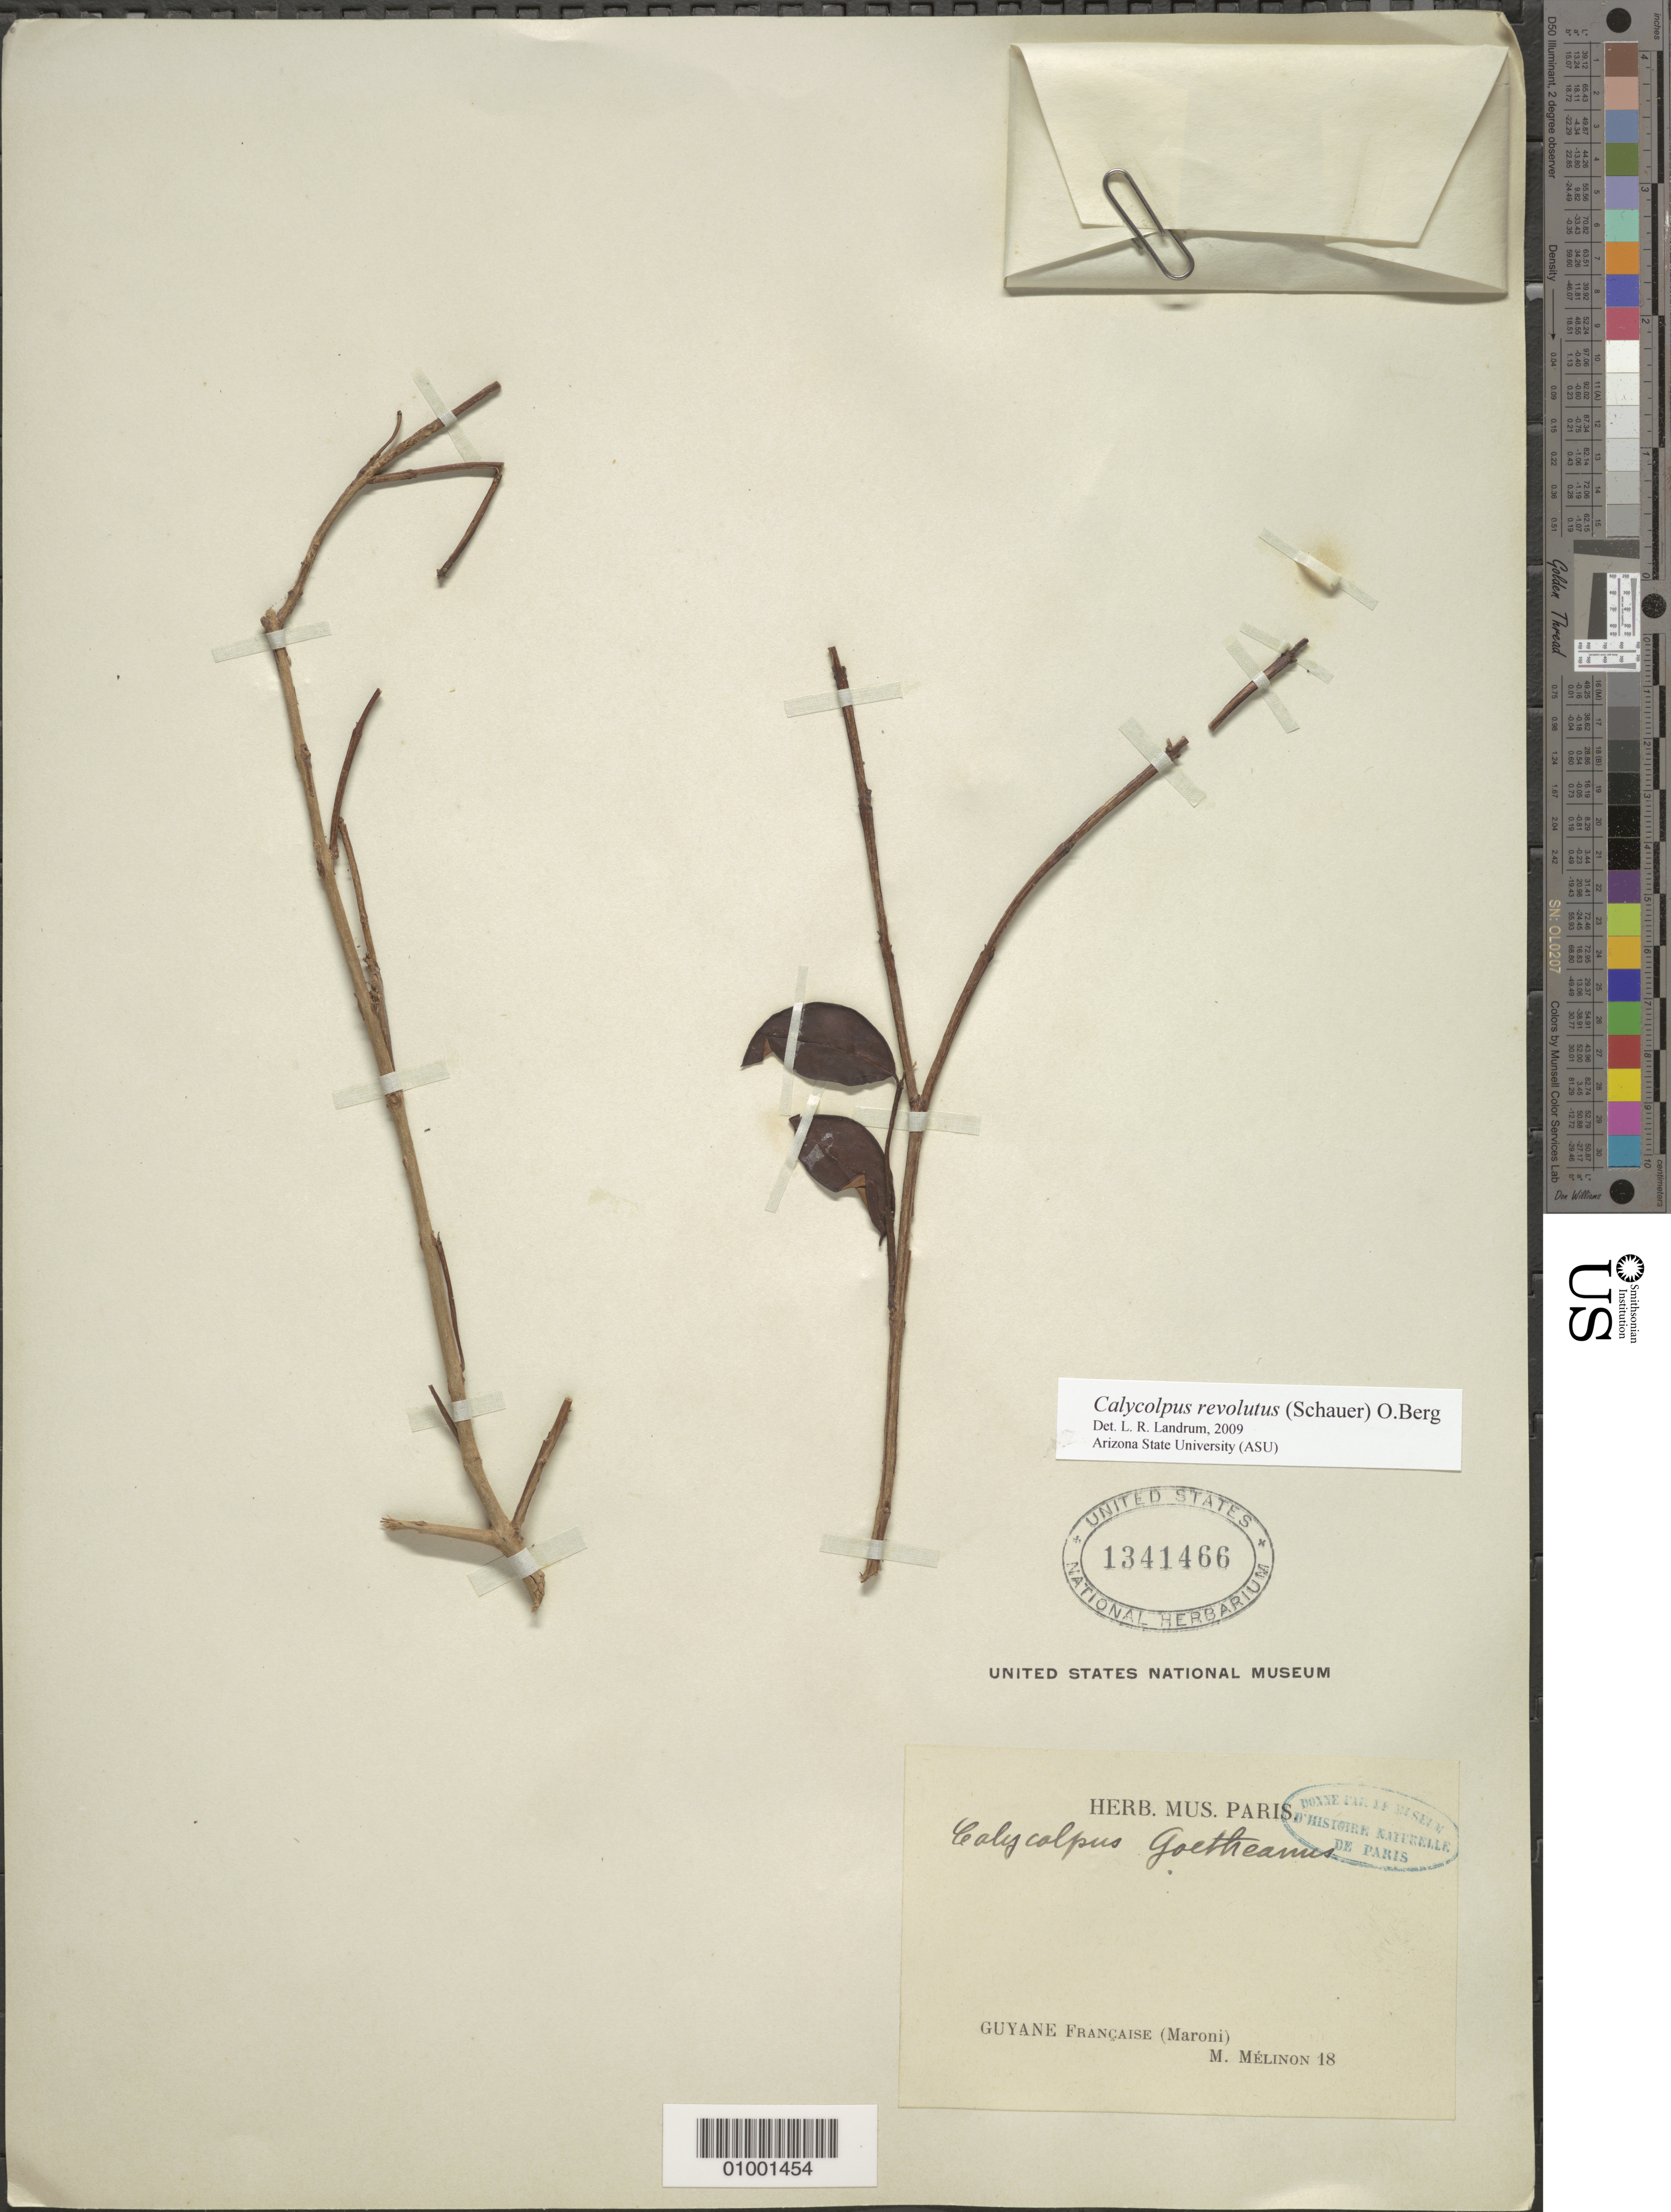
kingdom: Plantae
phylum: Tracheophyta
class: Magnoliopsida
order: Myrtales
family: Myrtaceae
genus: Calycolpus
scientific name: Calycolpus revolutus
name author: (Schauer) O. Berg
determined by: Landrum, L. R.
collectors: M. Melinon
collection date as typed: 18--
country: French Guiana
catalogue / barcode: US 1341466